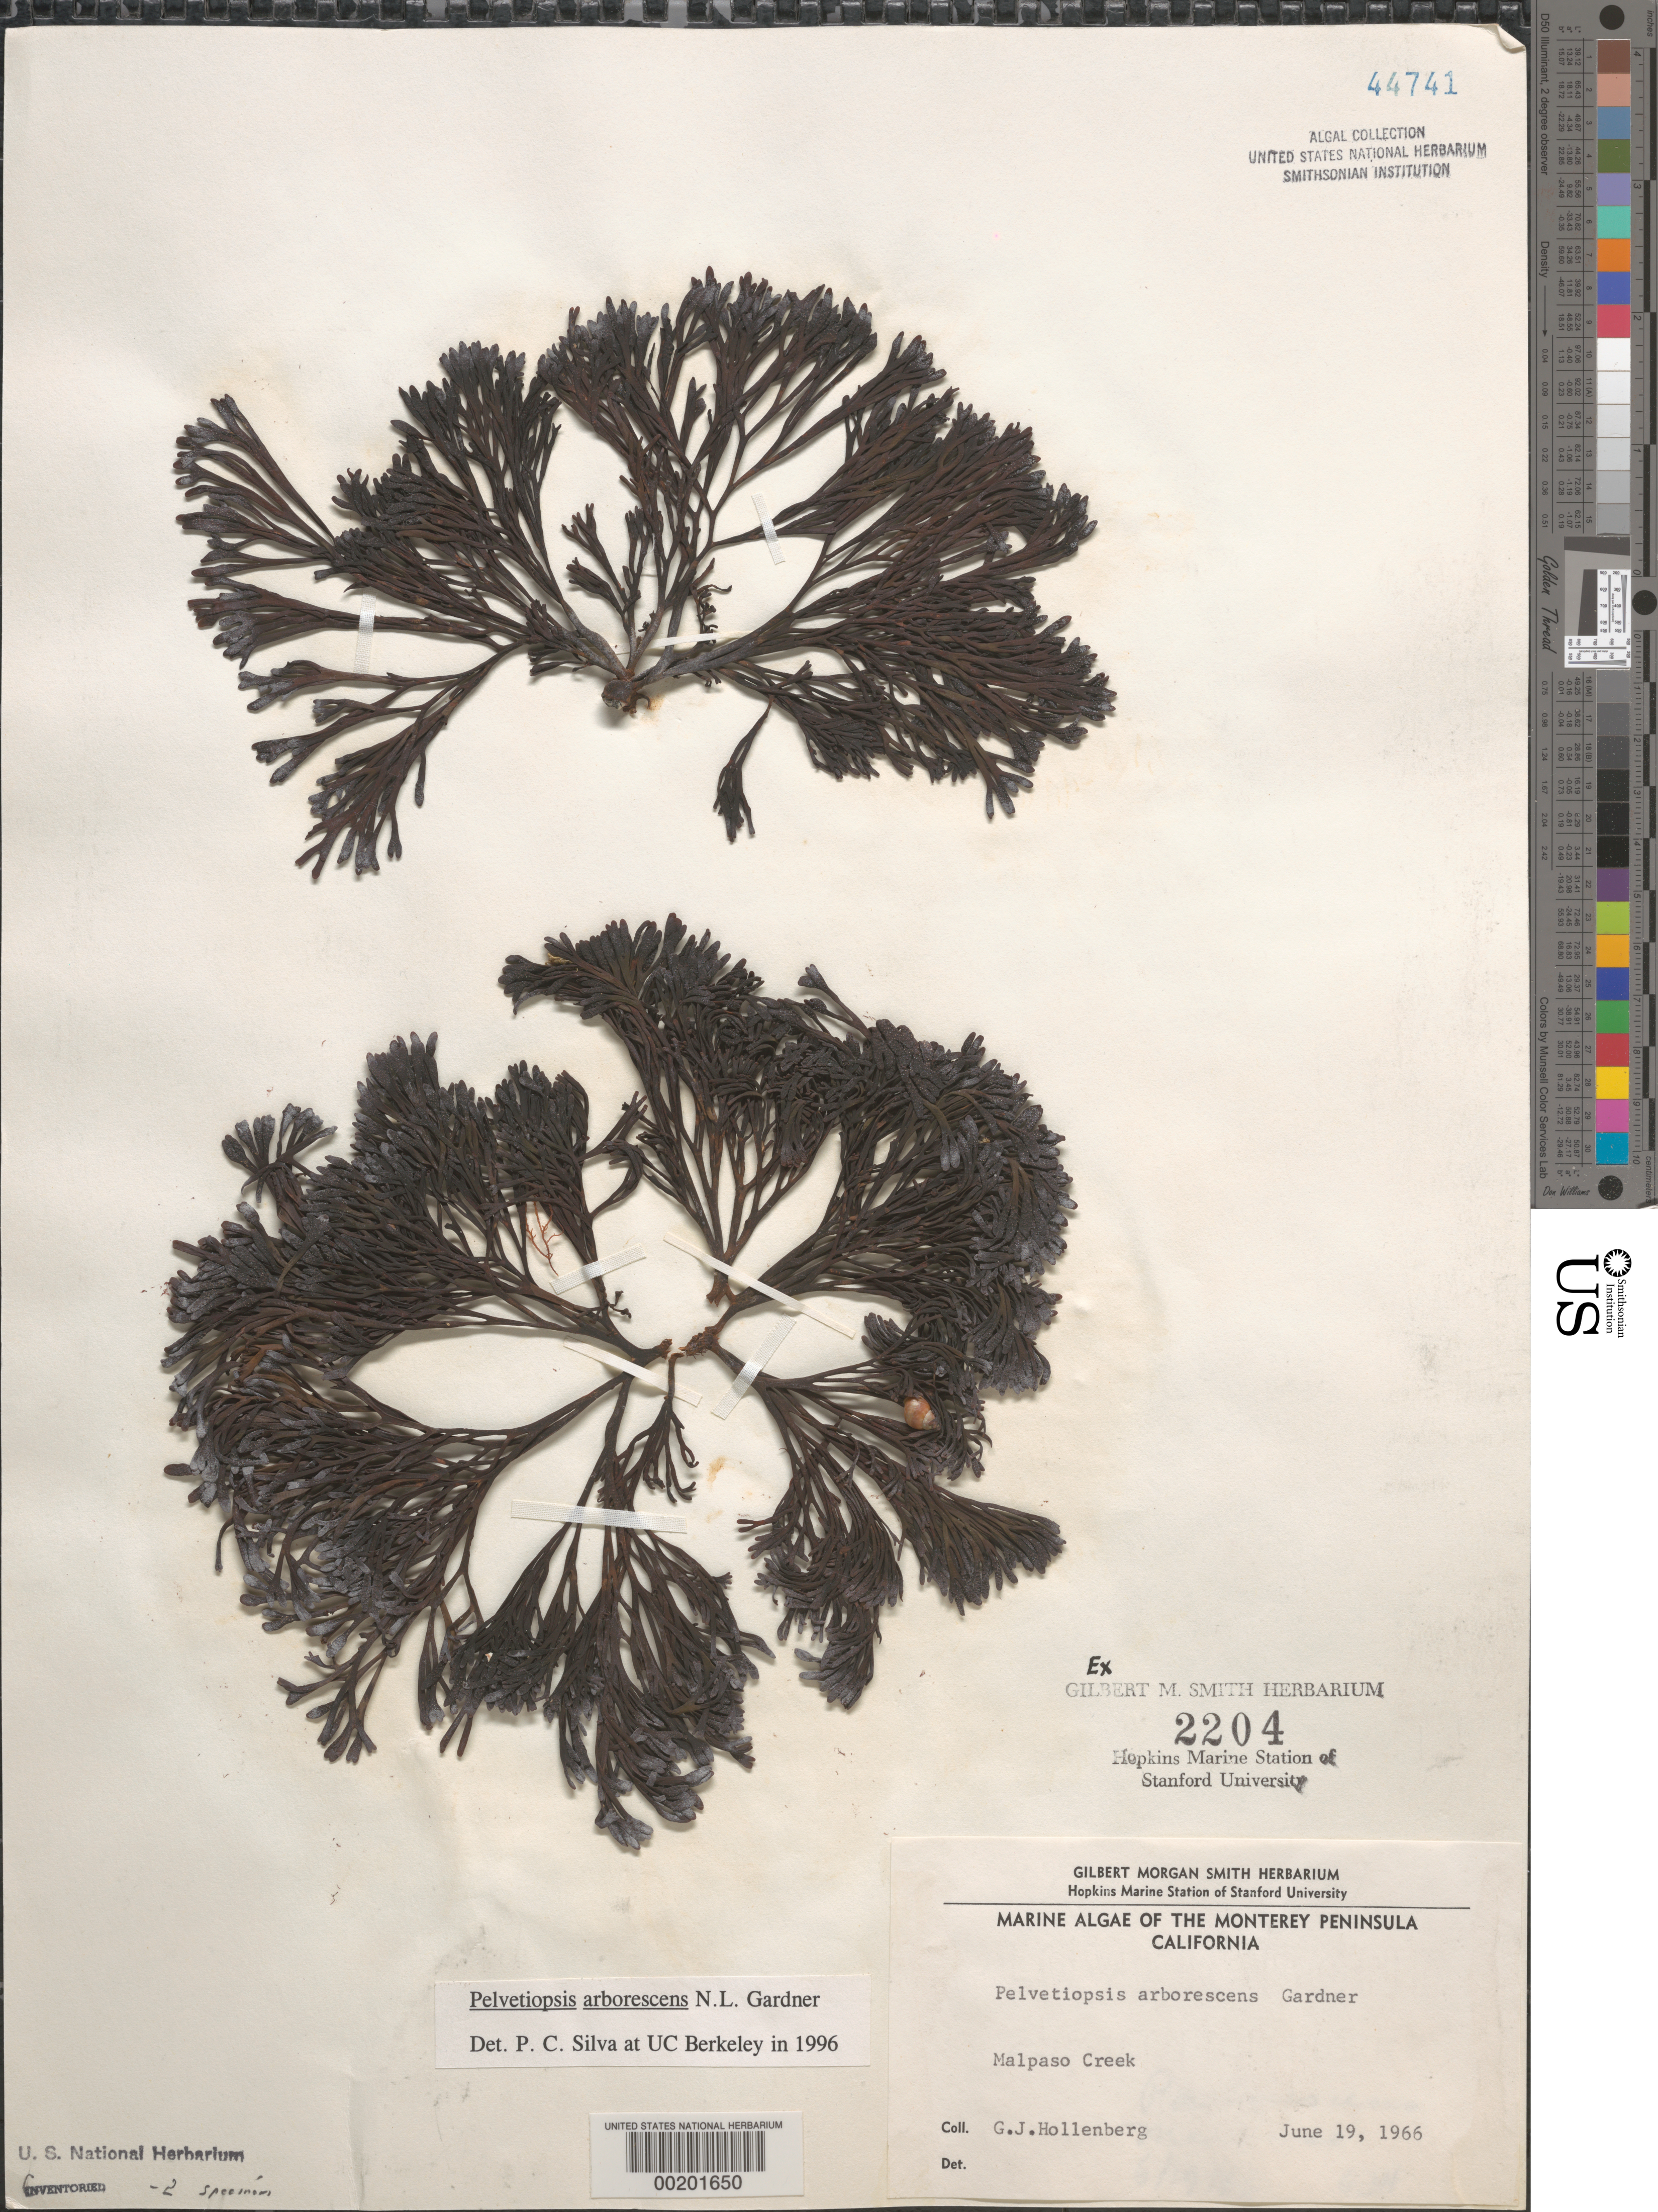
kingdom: Chromista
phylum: Ochrophyta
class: Phaeophyceae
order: Fucales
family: Fucaceae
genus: Pelvetiopsis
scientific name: Pelvetiopsis arborescens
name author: N.L. Gardner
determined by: Silva, P. C.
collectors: G. Hollenberg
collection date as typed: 19 Jun 1966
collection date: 1966-06-19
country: United States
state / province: California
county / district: Monterey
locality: Malpaso Creek, Monterey Peninsula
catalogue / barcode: US 44741